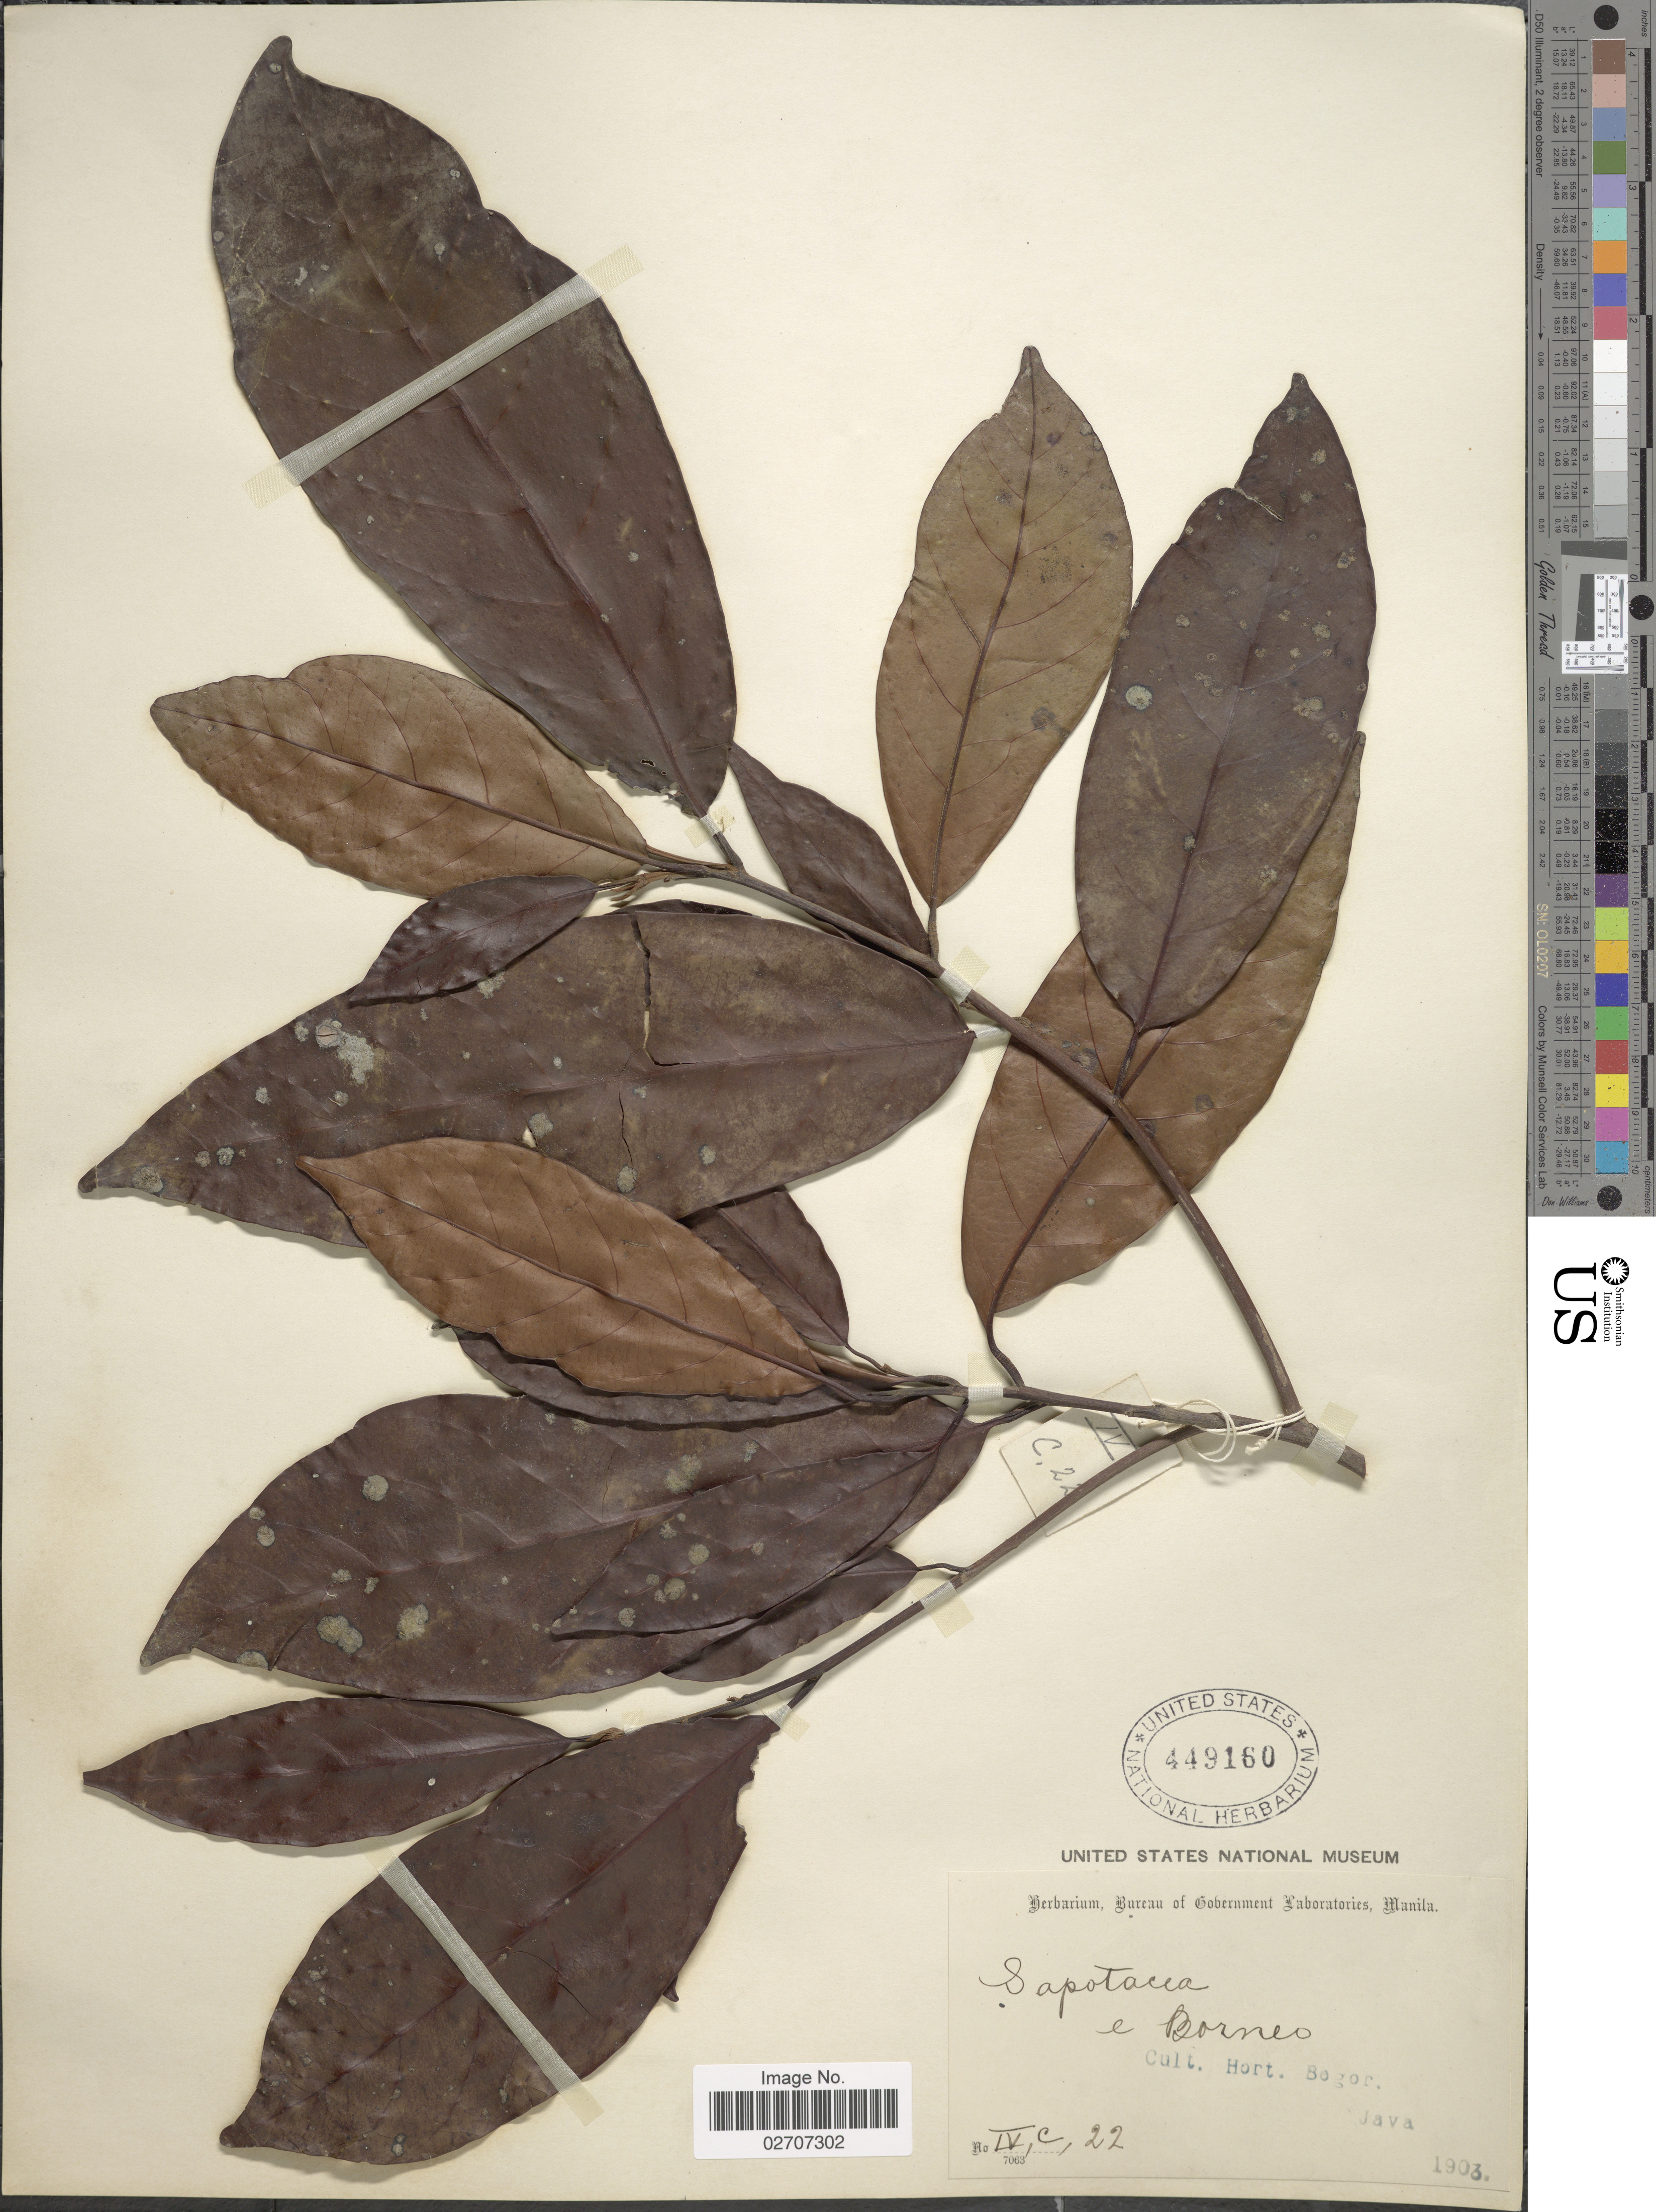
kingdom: Plantae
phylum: Tracheophyta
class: Magnoliopsida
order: Ericales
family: Sapotaceae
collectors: Ex herb. Bureau of Government Laboratories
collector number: IV,C,22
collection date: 1903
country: Indonesia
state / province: Java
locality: E Borneo [unsure placement] Cult. Hort. Bogor, Java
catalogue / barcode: US 449160